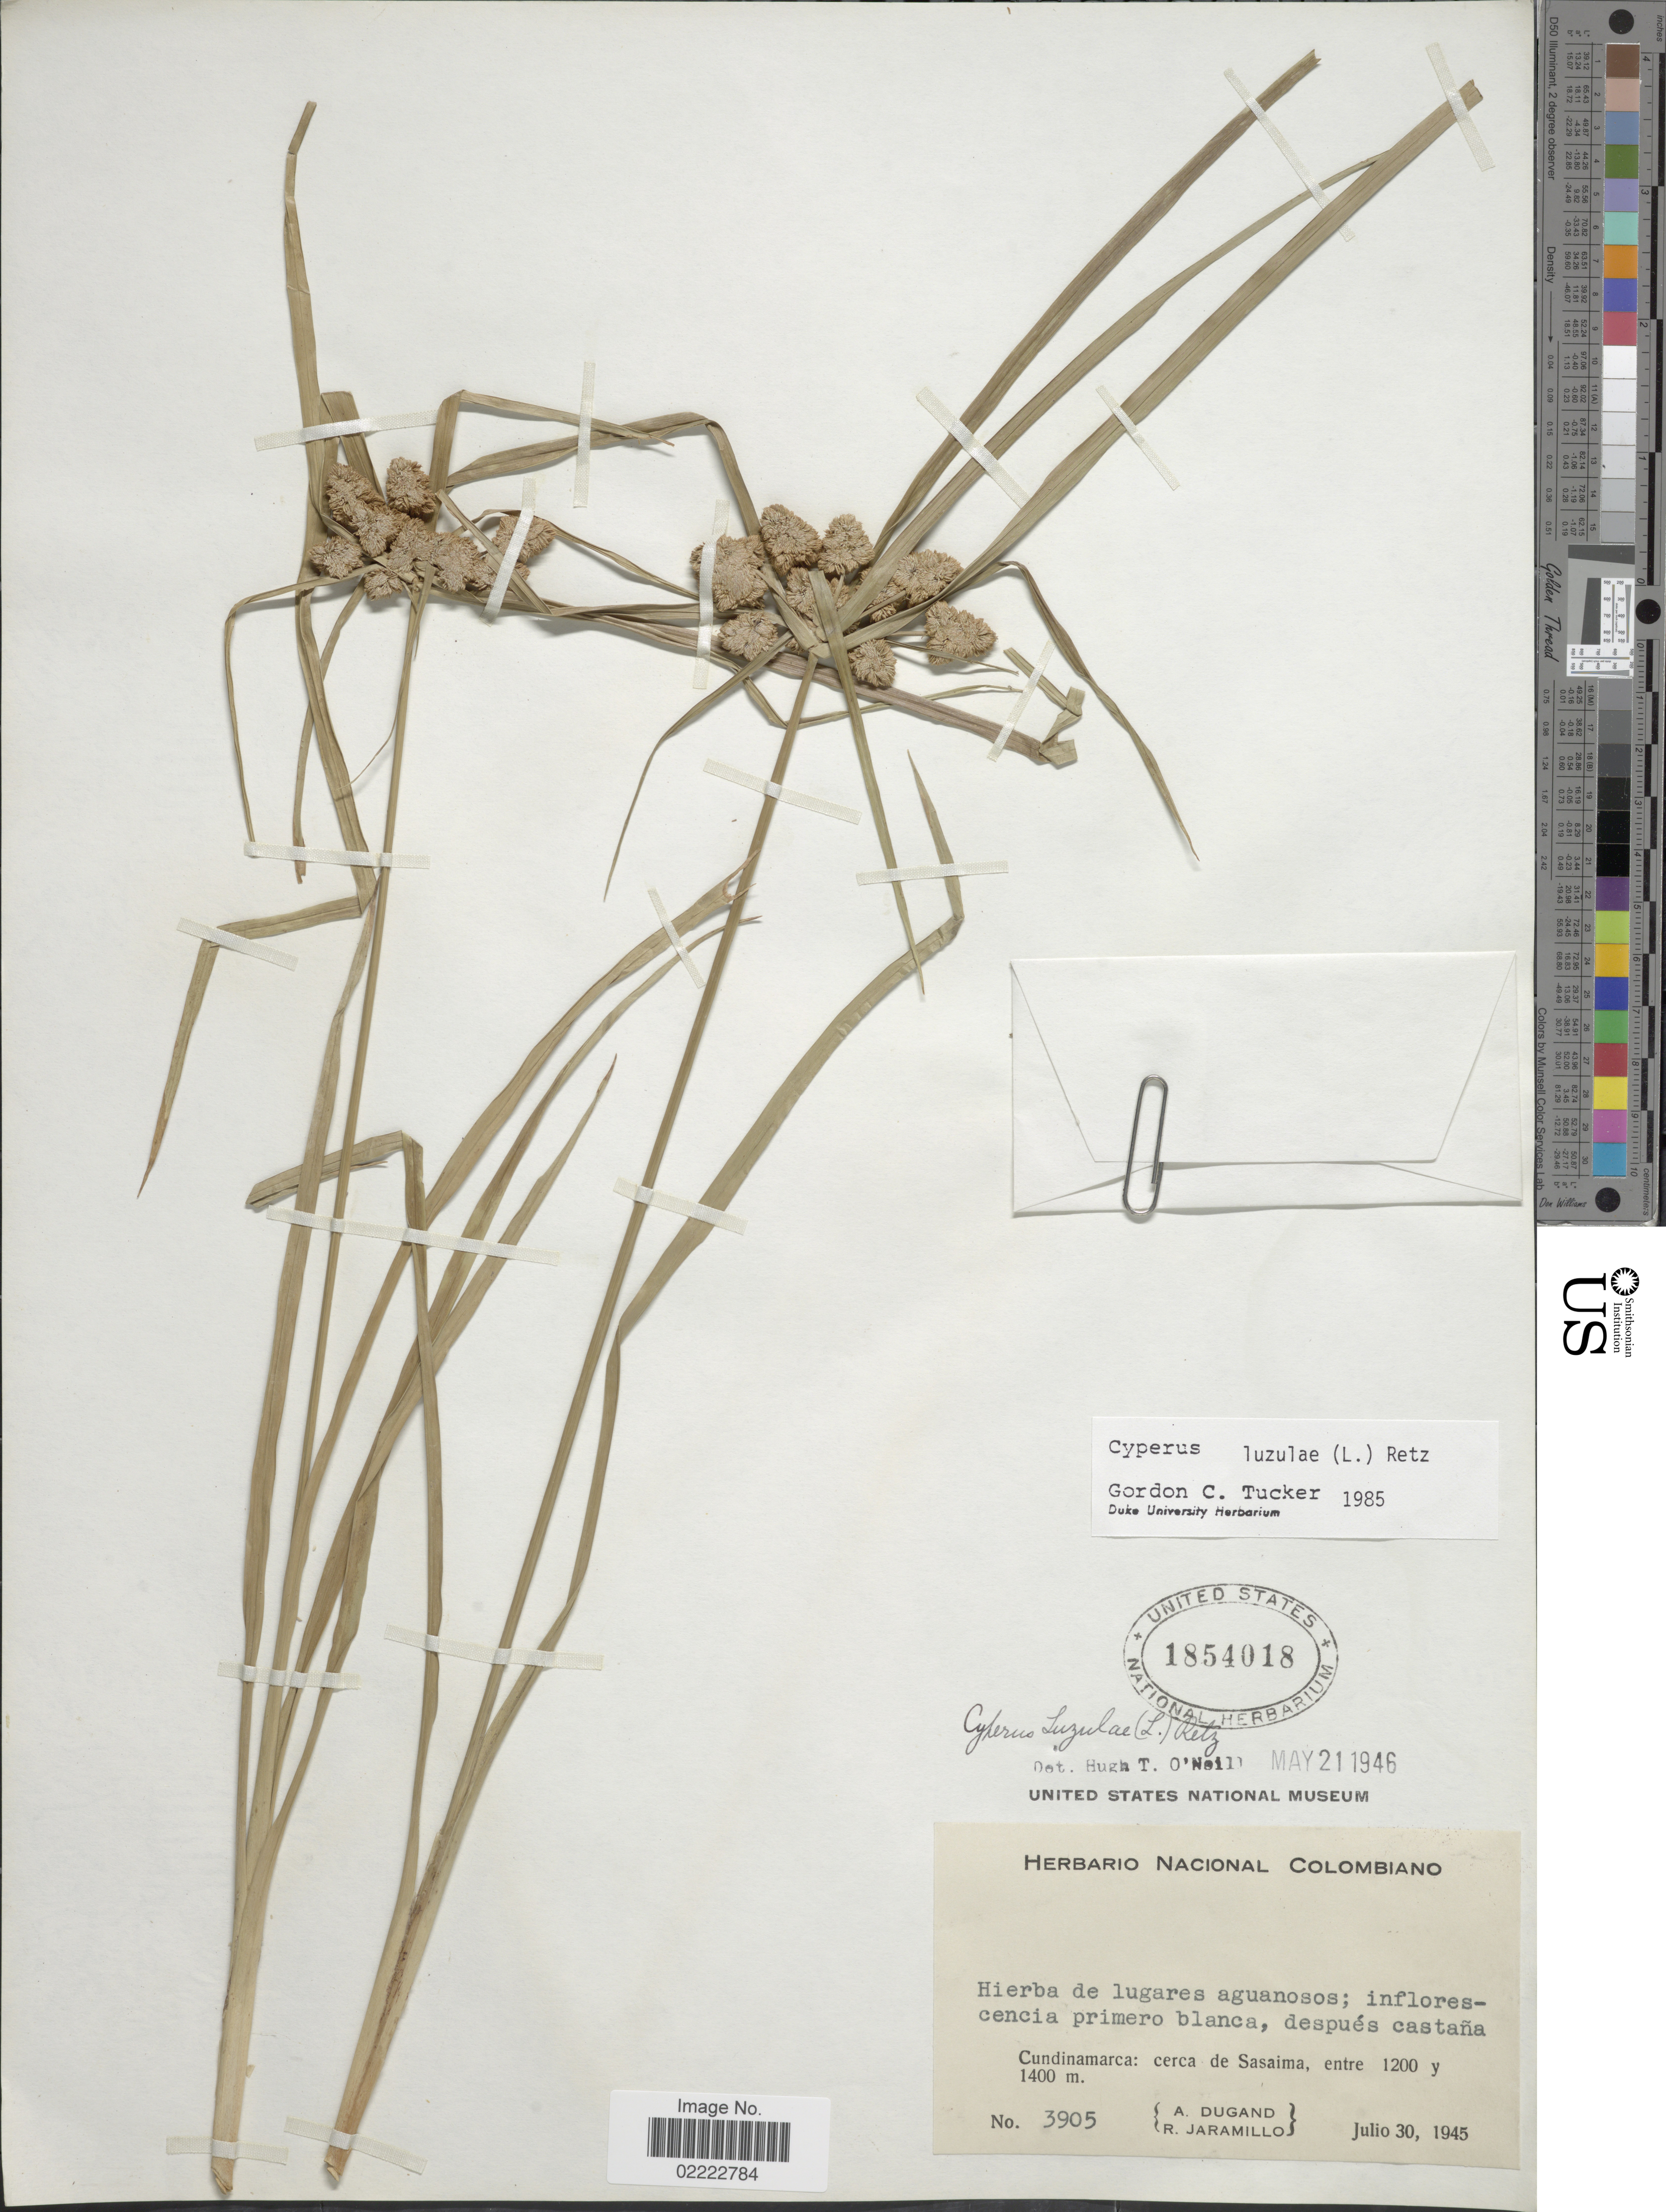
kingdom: Plantae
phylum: Tracheophyta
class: Liliopsida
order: Poales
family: Cyperaceae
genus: Cyperus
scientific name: Cyperus luzulae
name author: (L.) Rottb. ex Retz.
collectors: A. Dugand & R. Jaramillo M.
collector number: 3905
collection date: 1945-07-30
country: Colombia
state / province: Cundinamarca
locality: Cerca de Sasaima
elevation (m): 1200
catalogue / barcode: US 1854018